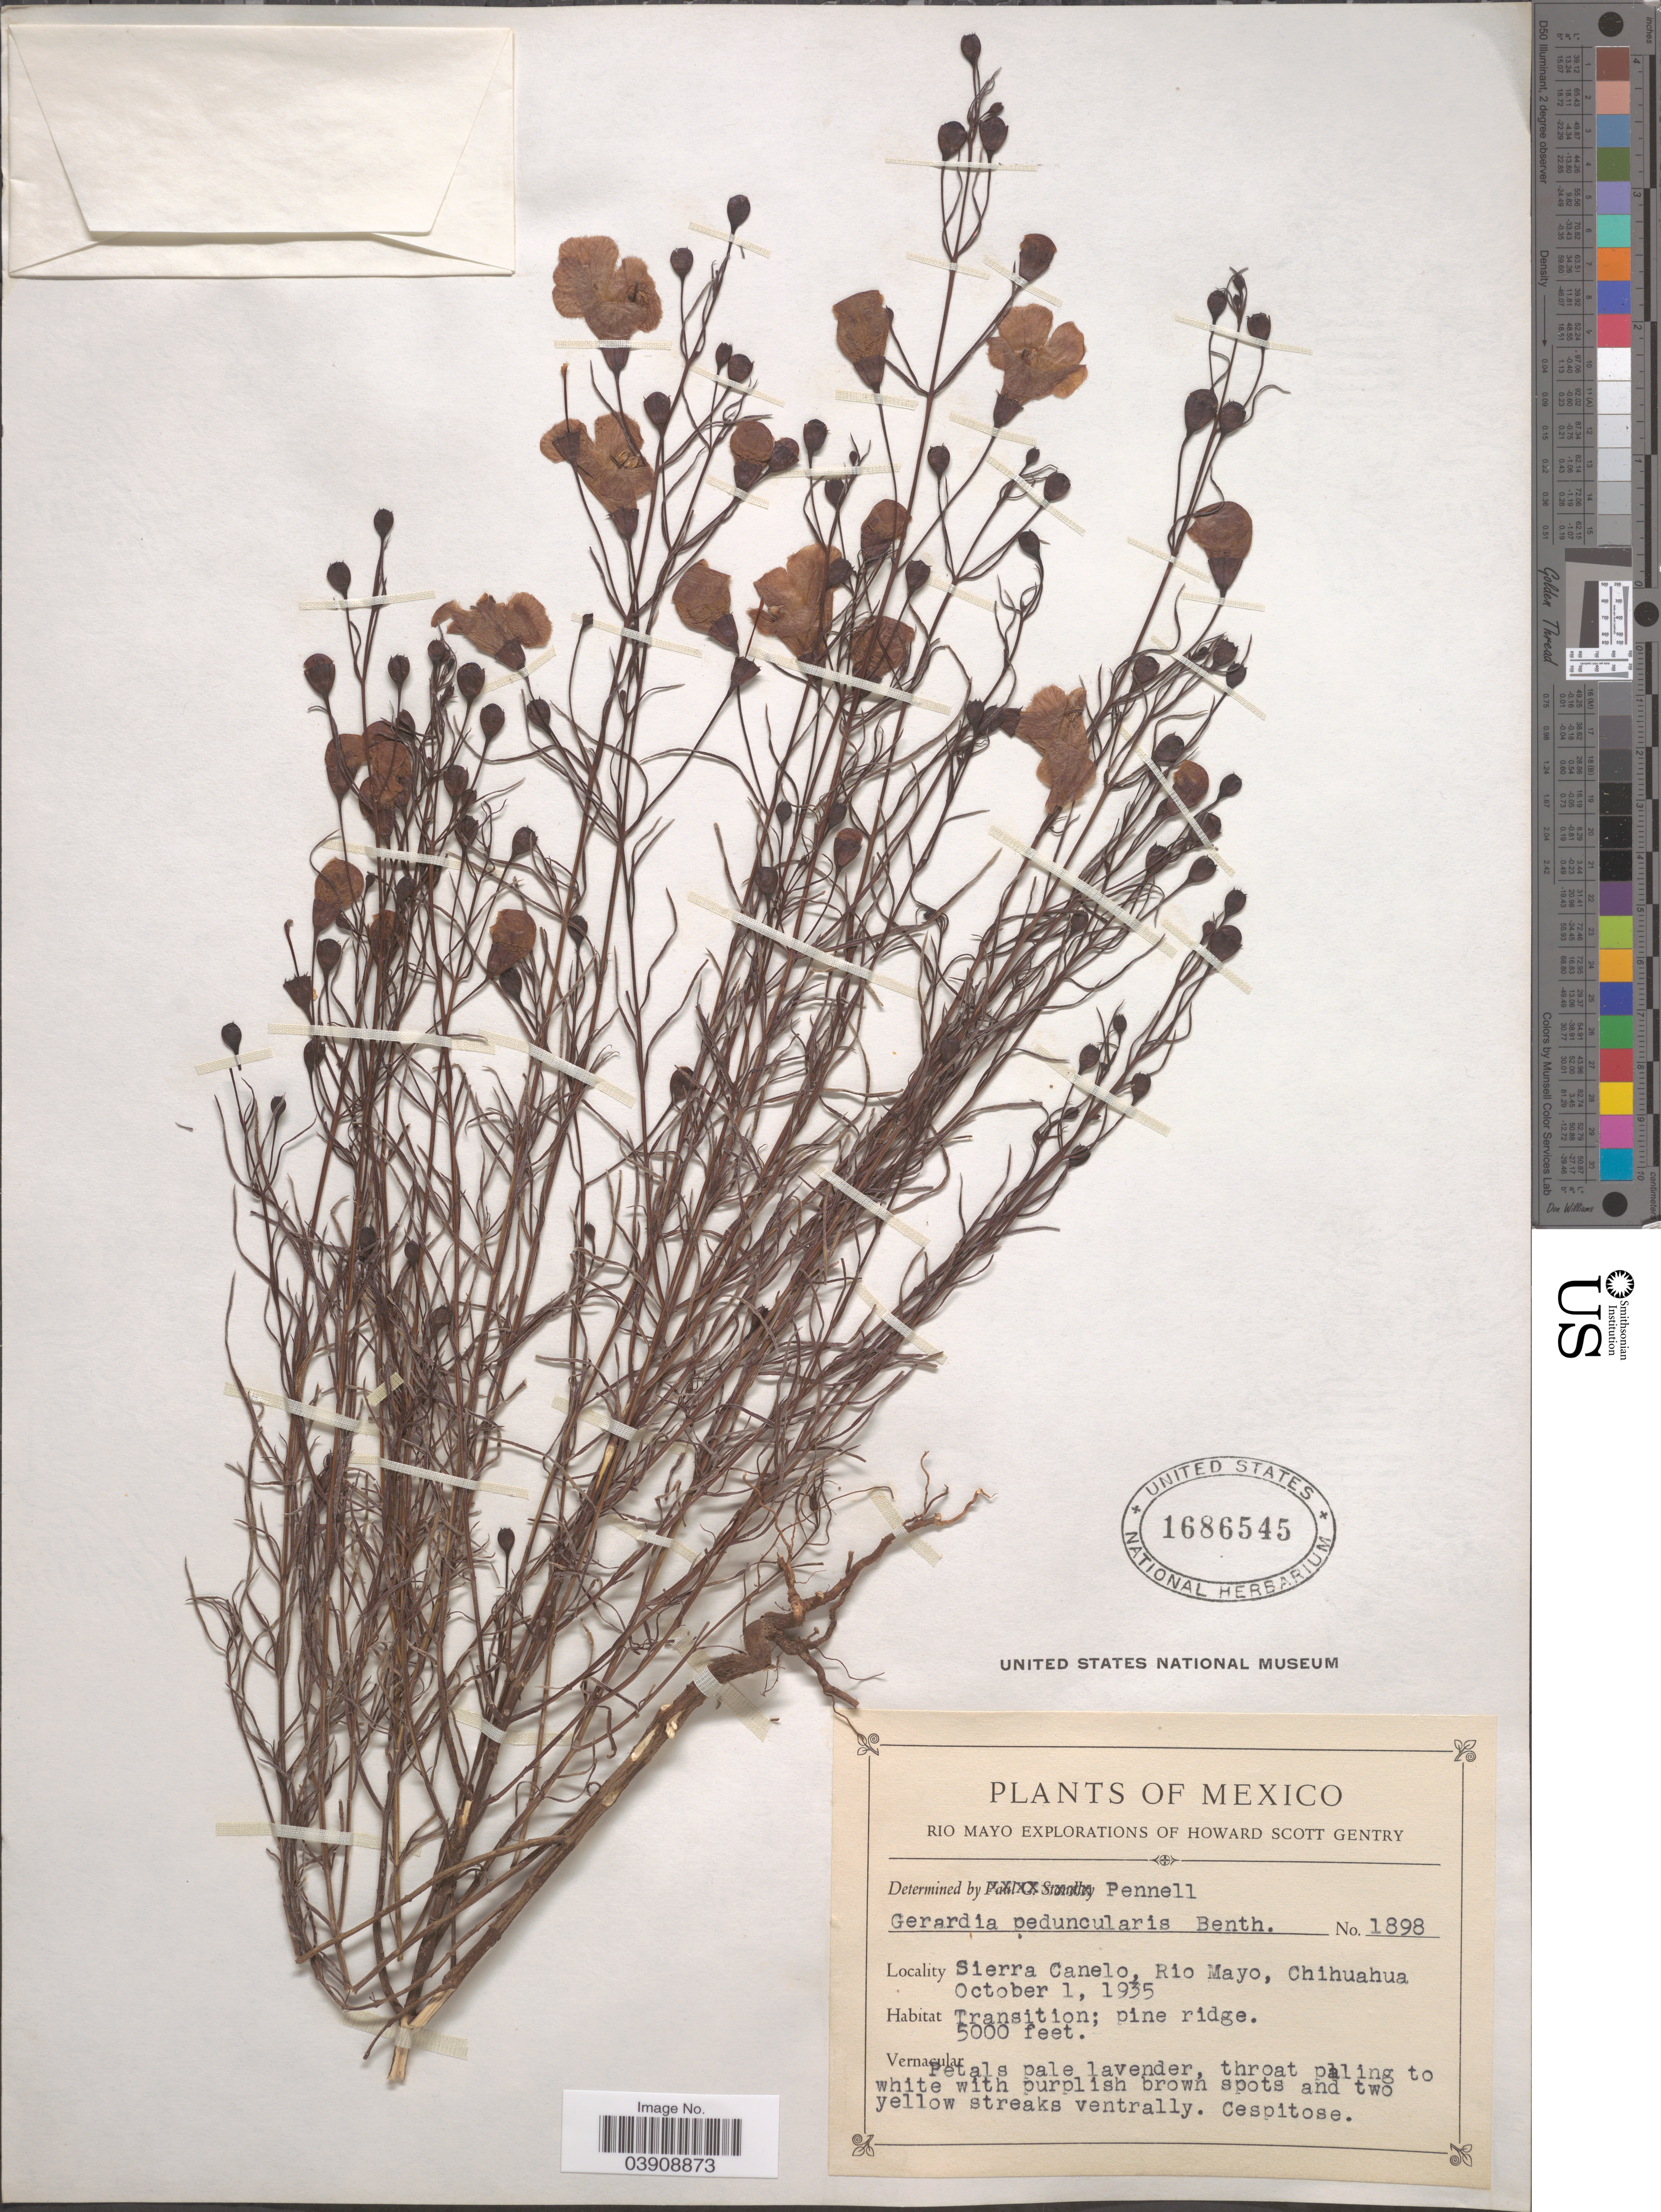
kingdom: Plantae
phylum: Tracheophyta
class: Magnoliopsida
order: Lamiales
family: Orobanchaceae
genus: Agalinis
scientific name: Agalinis peduncularis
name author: (Benth.) Pennell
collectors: H. S. Gentry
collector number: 1898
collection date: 1935-10-01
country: Mexico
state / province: Chihuahua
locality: Sierra Canelo, Rio Mayo.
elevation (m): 1524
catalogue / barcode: US 1686545